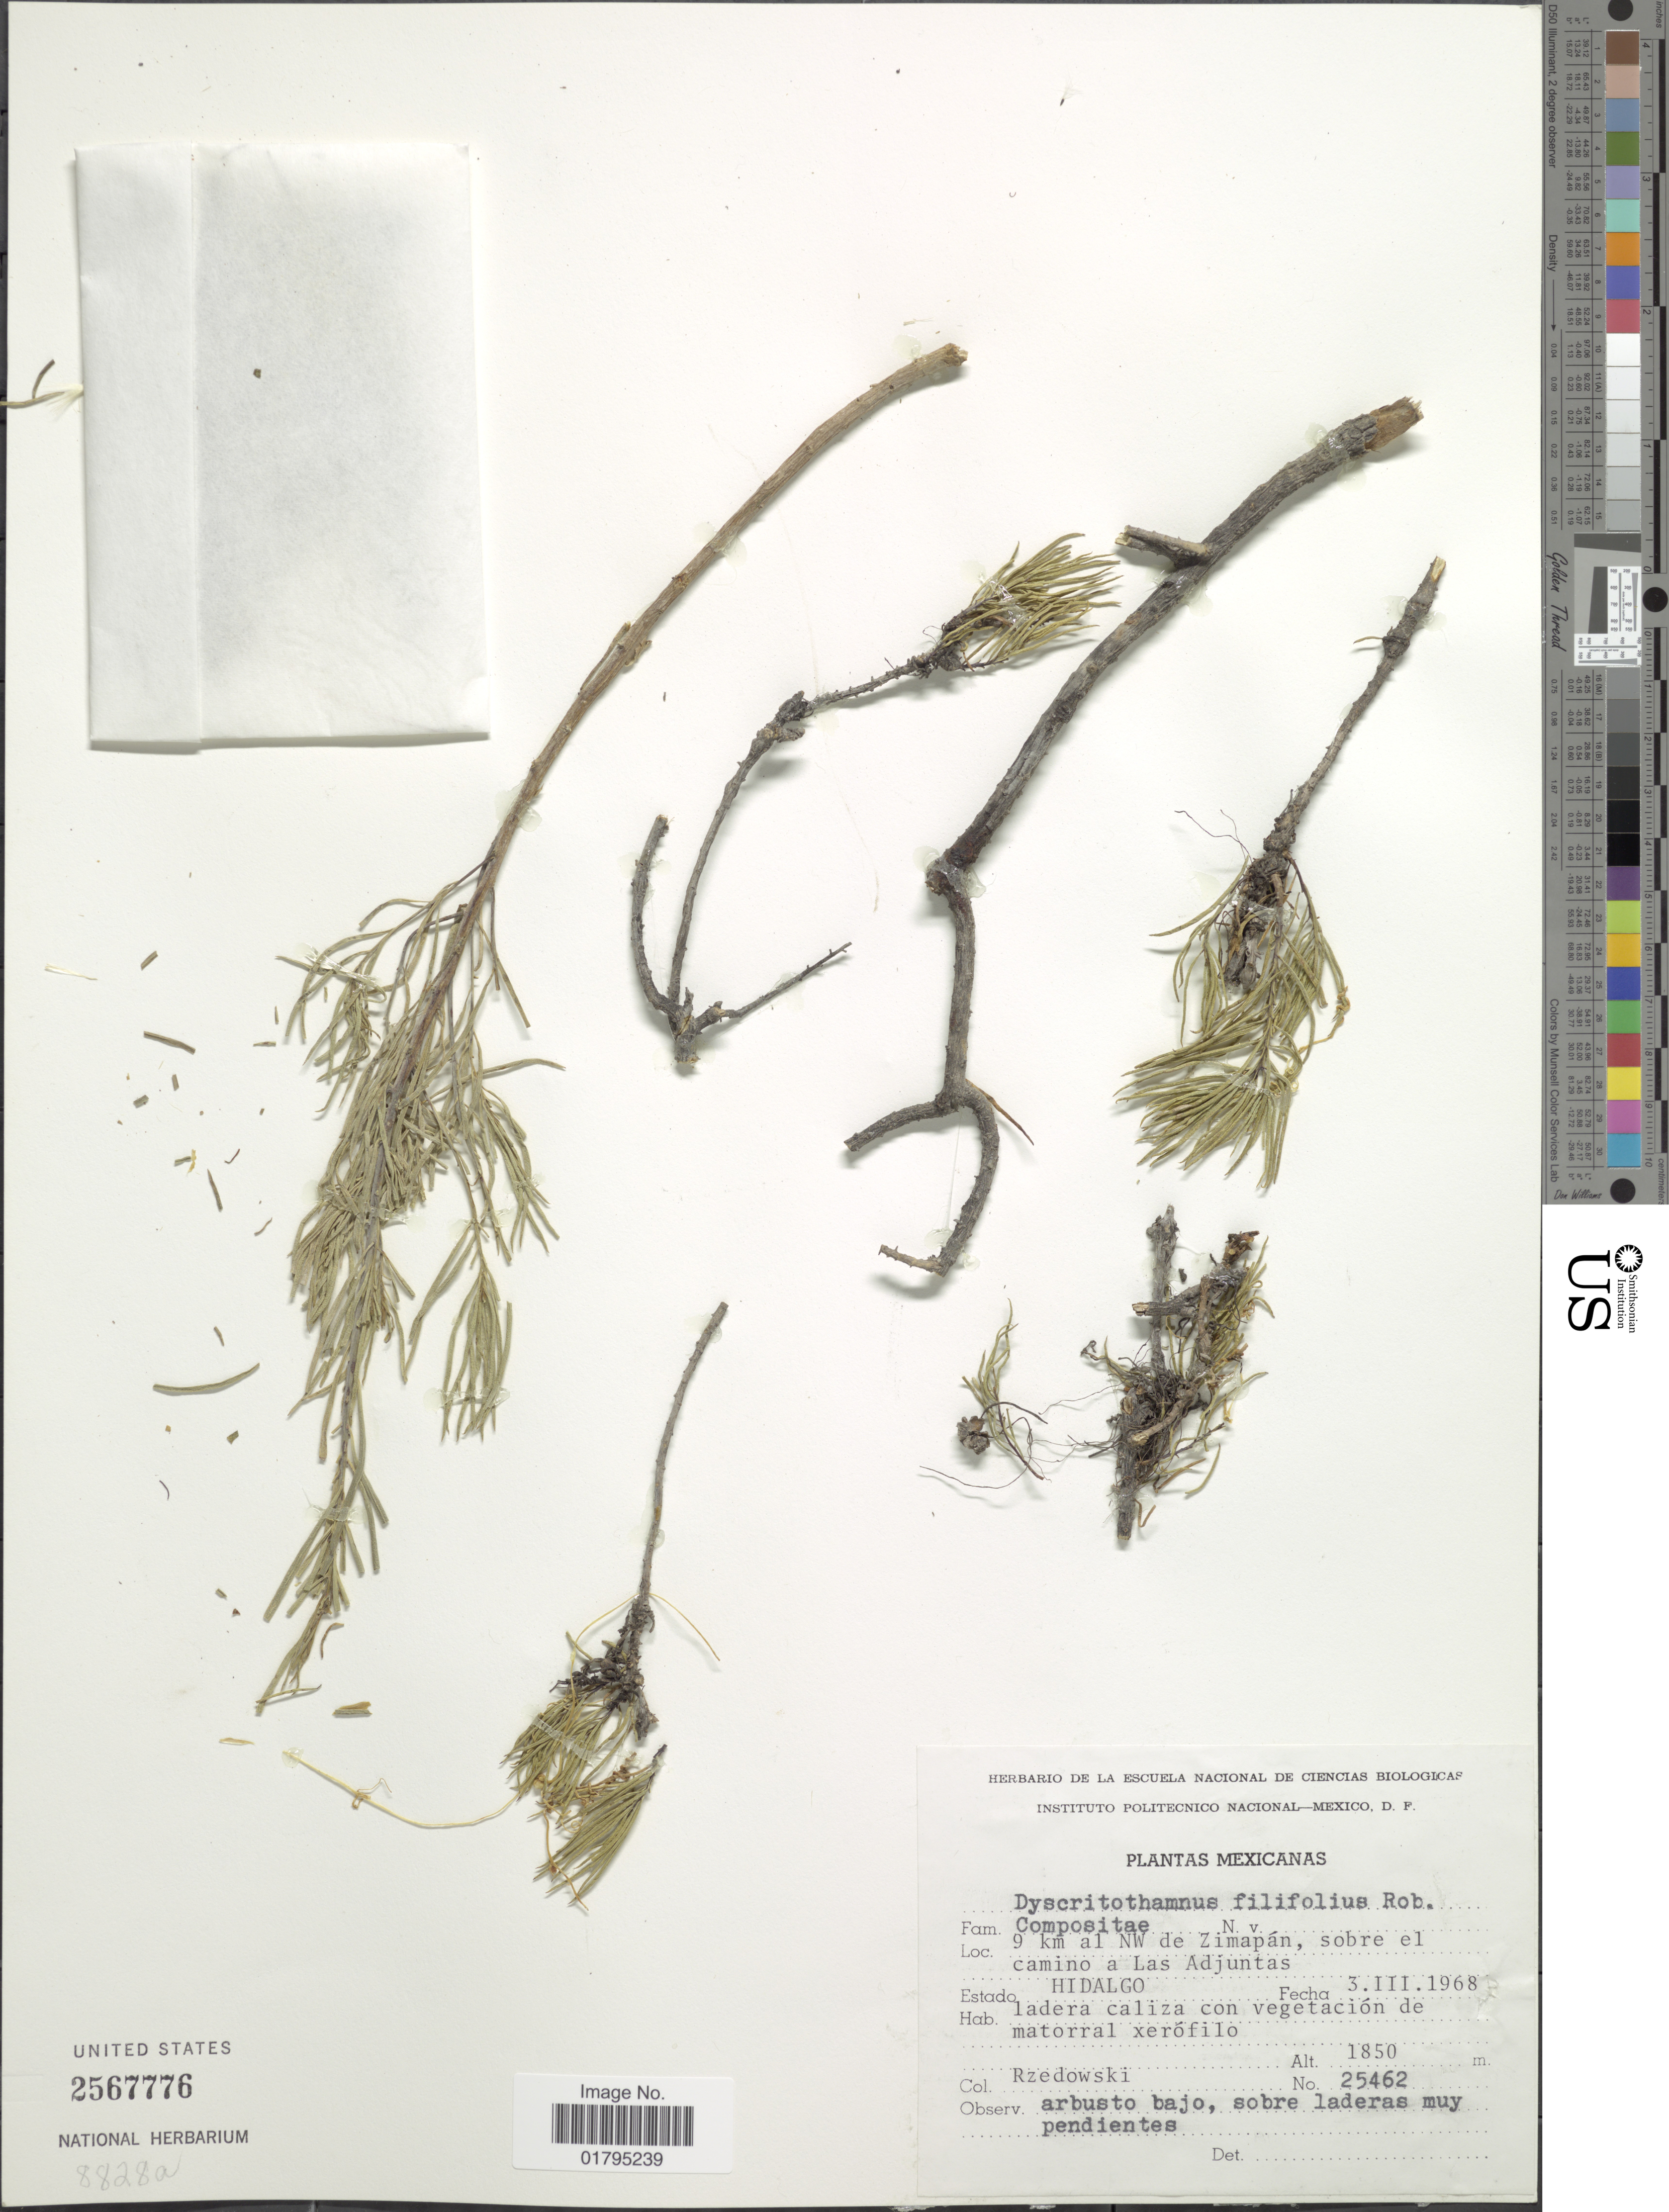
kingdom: Plantae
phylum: Tracheophyta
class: Magnoliopsida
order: Asterales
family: Asteraceae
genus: Dyscritothamnus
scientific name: Dyscritothamnus filifolius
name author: B.L. Rob.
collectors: Rzedowski, --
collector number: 25462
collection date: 1968-03-03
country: Mexico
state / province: Hidalgo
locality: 9 km al NW de Zimapan, sobre el camino a Las Adjuntas.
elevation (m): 1850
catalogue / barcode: US 2567776